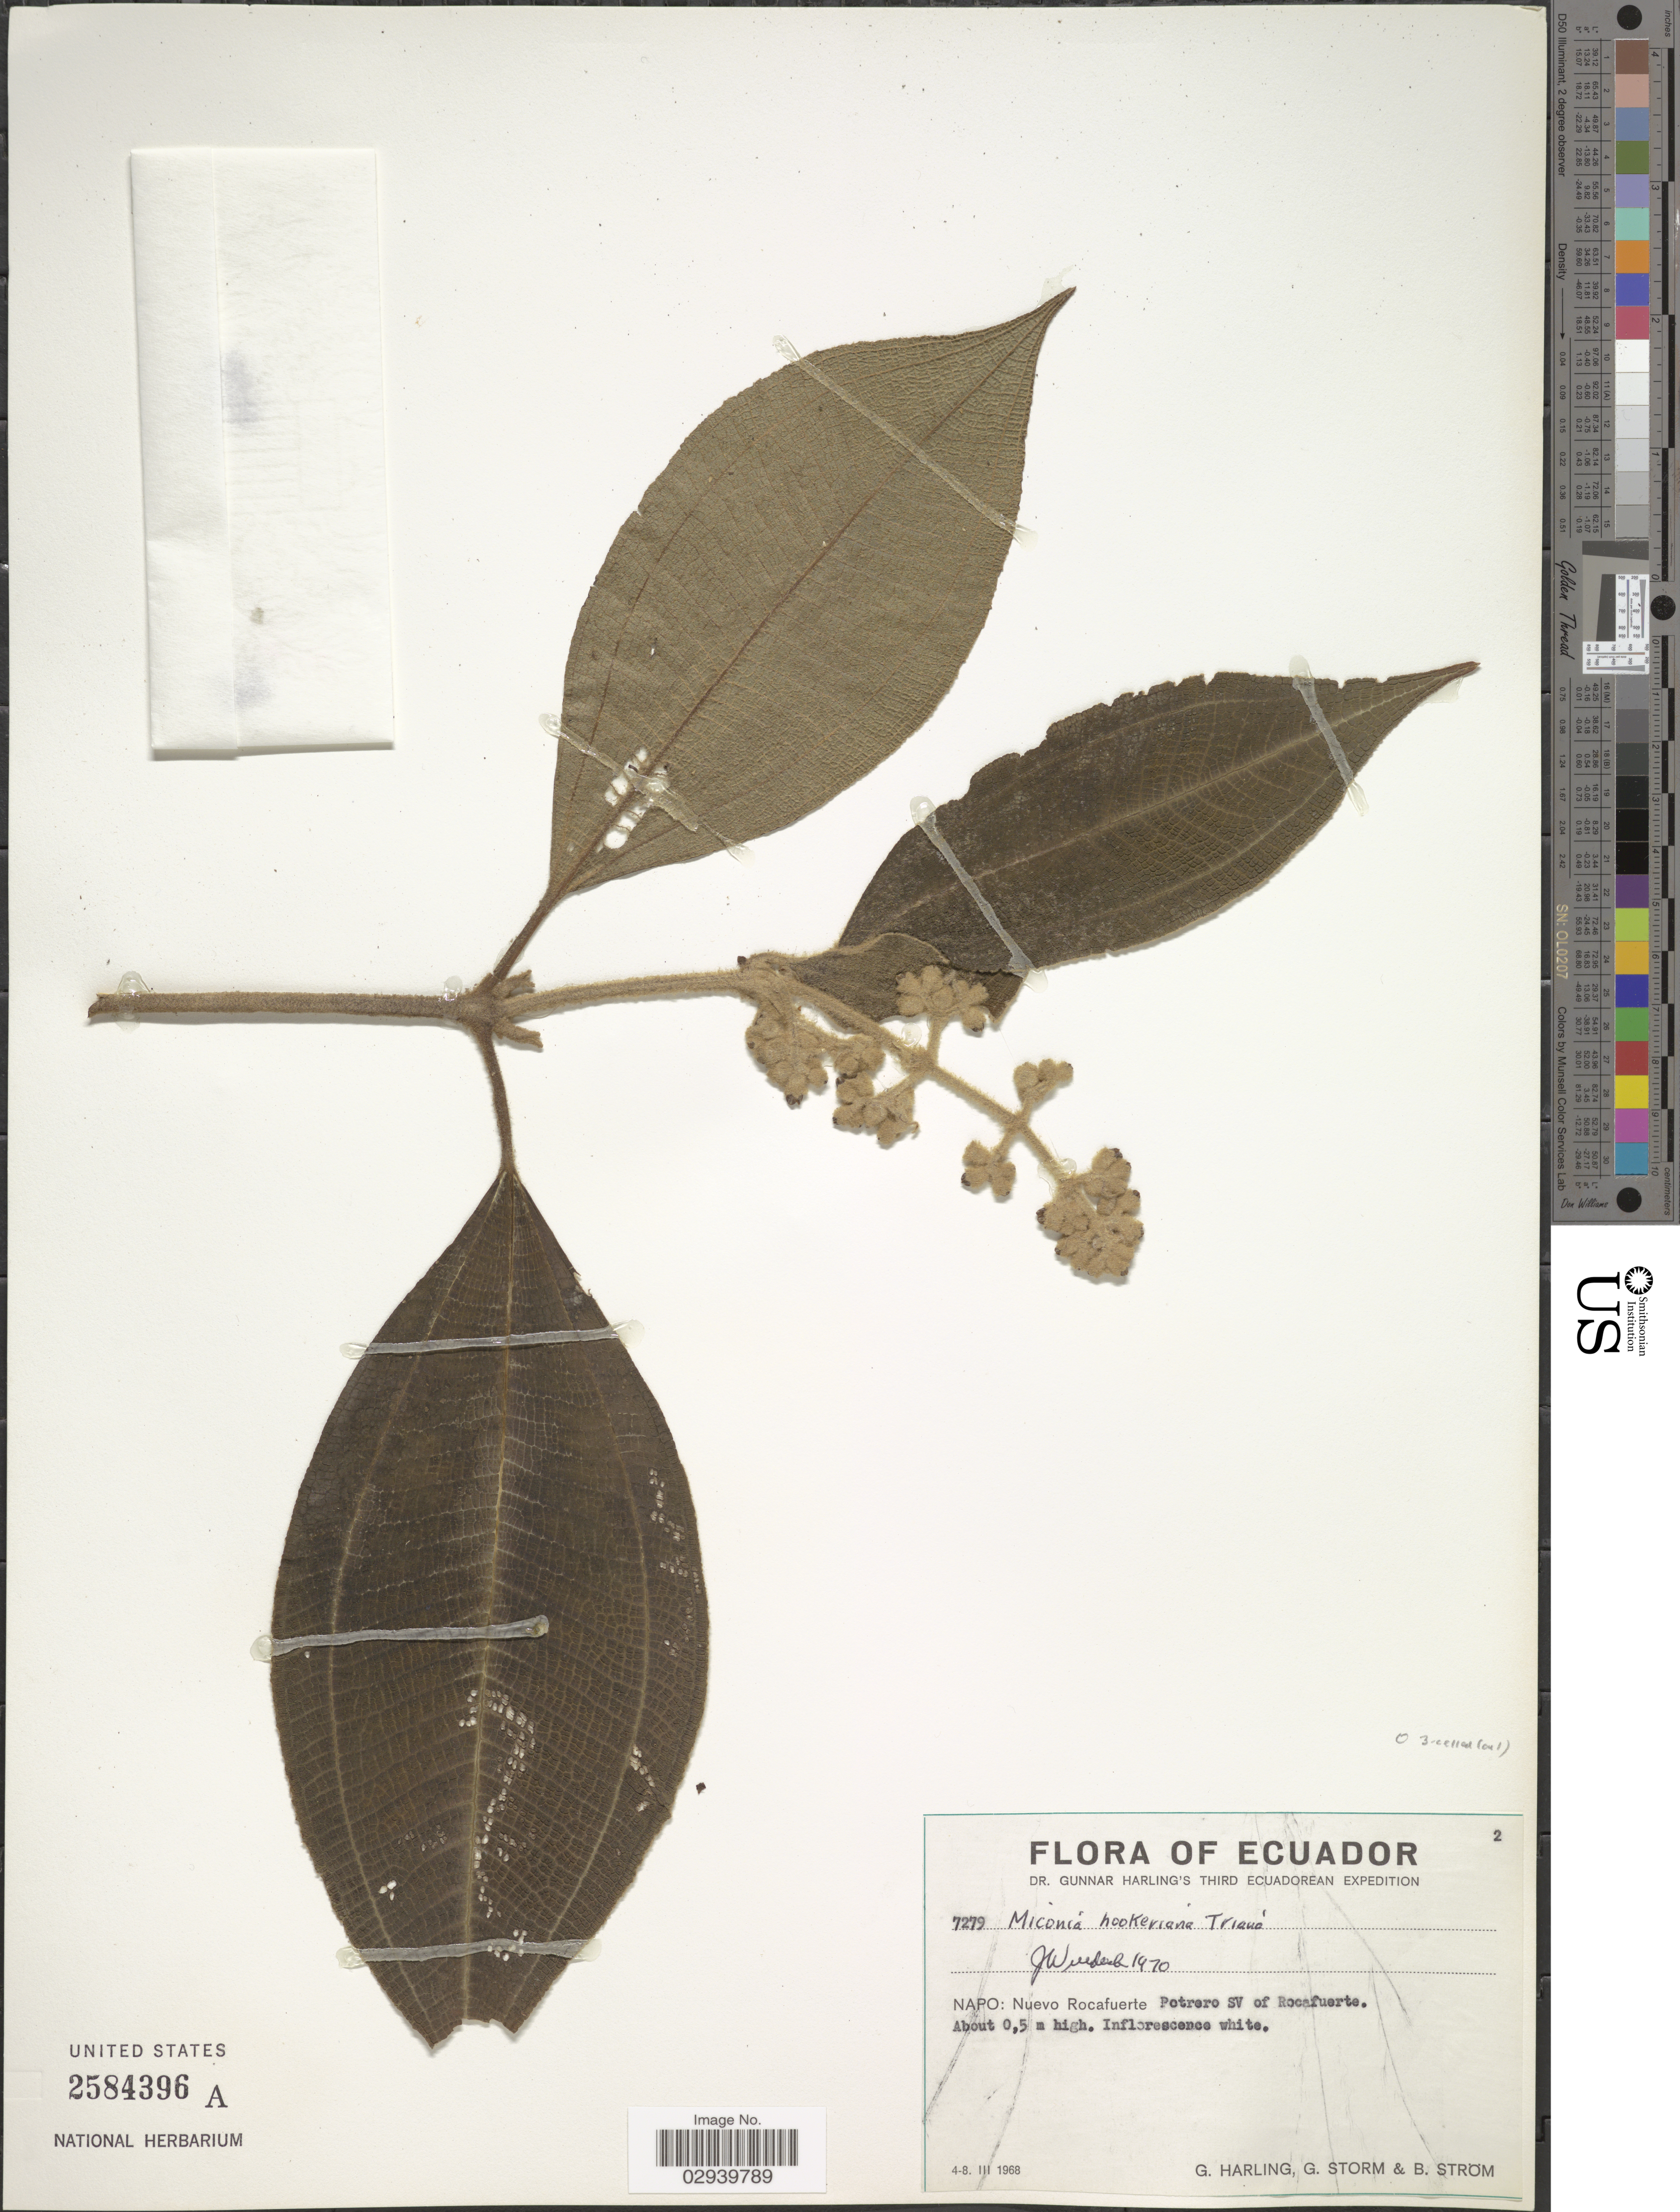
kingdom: Plantae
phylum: Tracheophyta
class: Magnoliopsida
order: Myrtales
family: Melastomataceae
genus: Miconia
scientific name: Miconia hookeriana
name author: Triana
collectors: G. Harling, G. Storm & B. Ström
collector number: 7279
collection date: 1968-03-04/1968-03-08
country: Ecuador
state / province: Napo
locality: Napo: Nuevo Rocafuerte. Potrero SV of Rocafuerte.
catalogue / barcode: US 2584396A